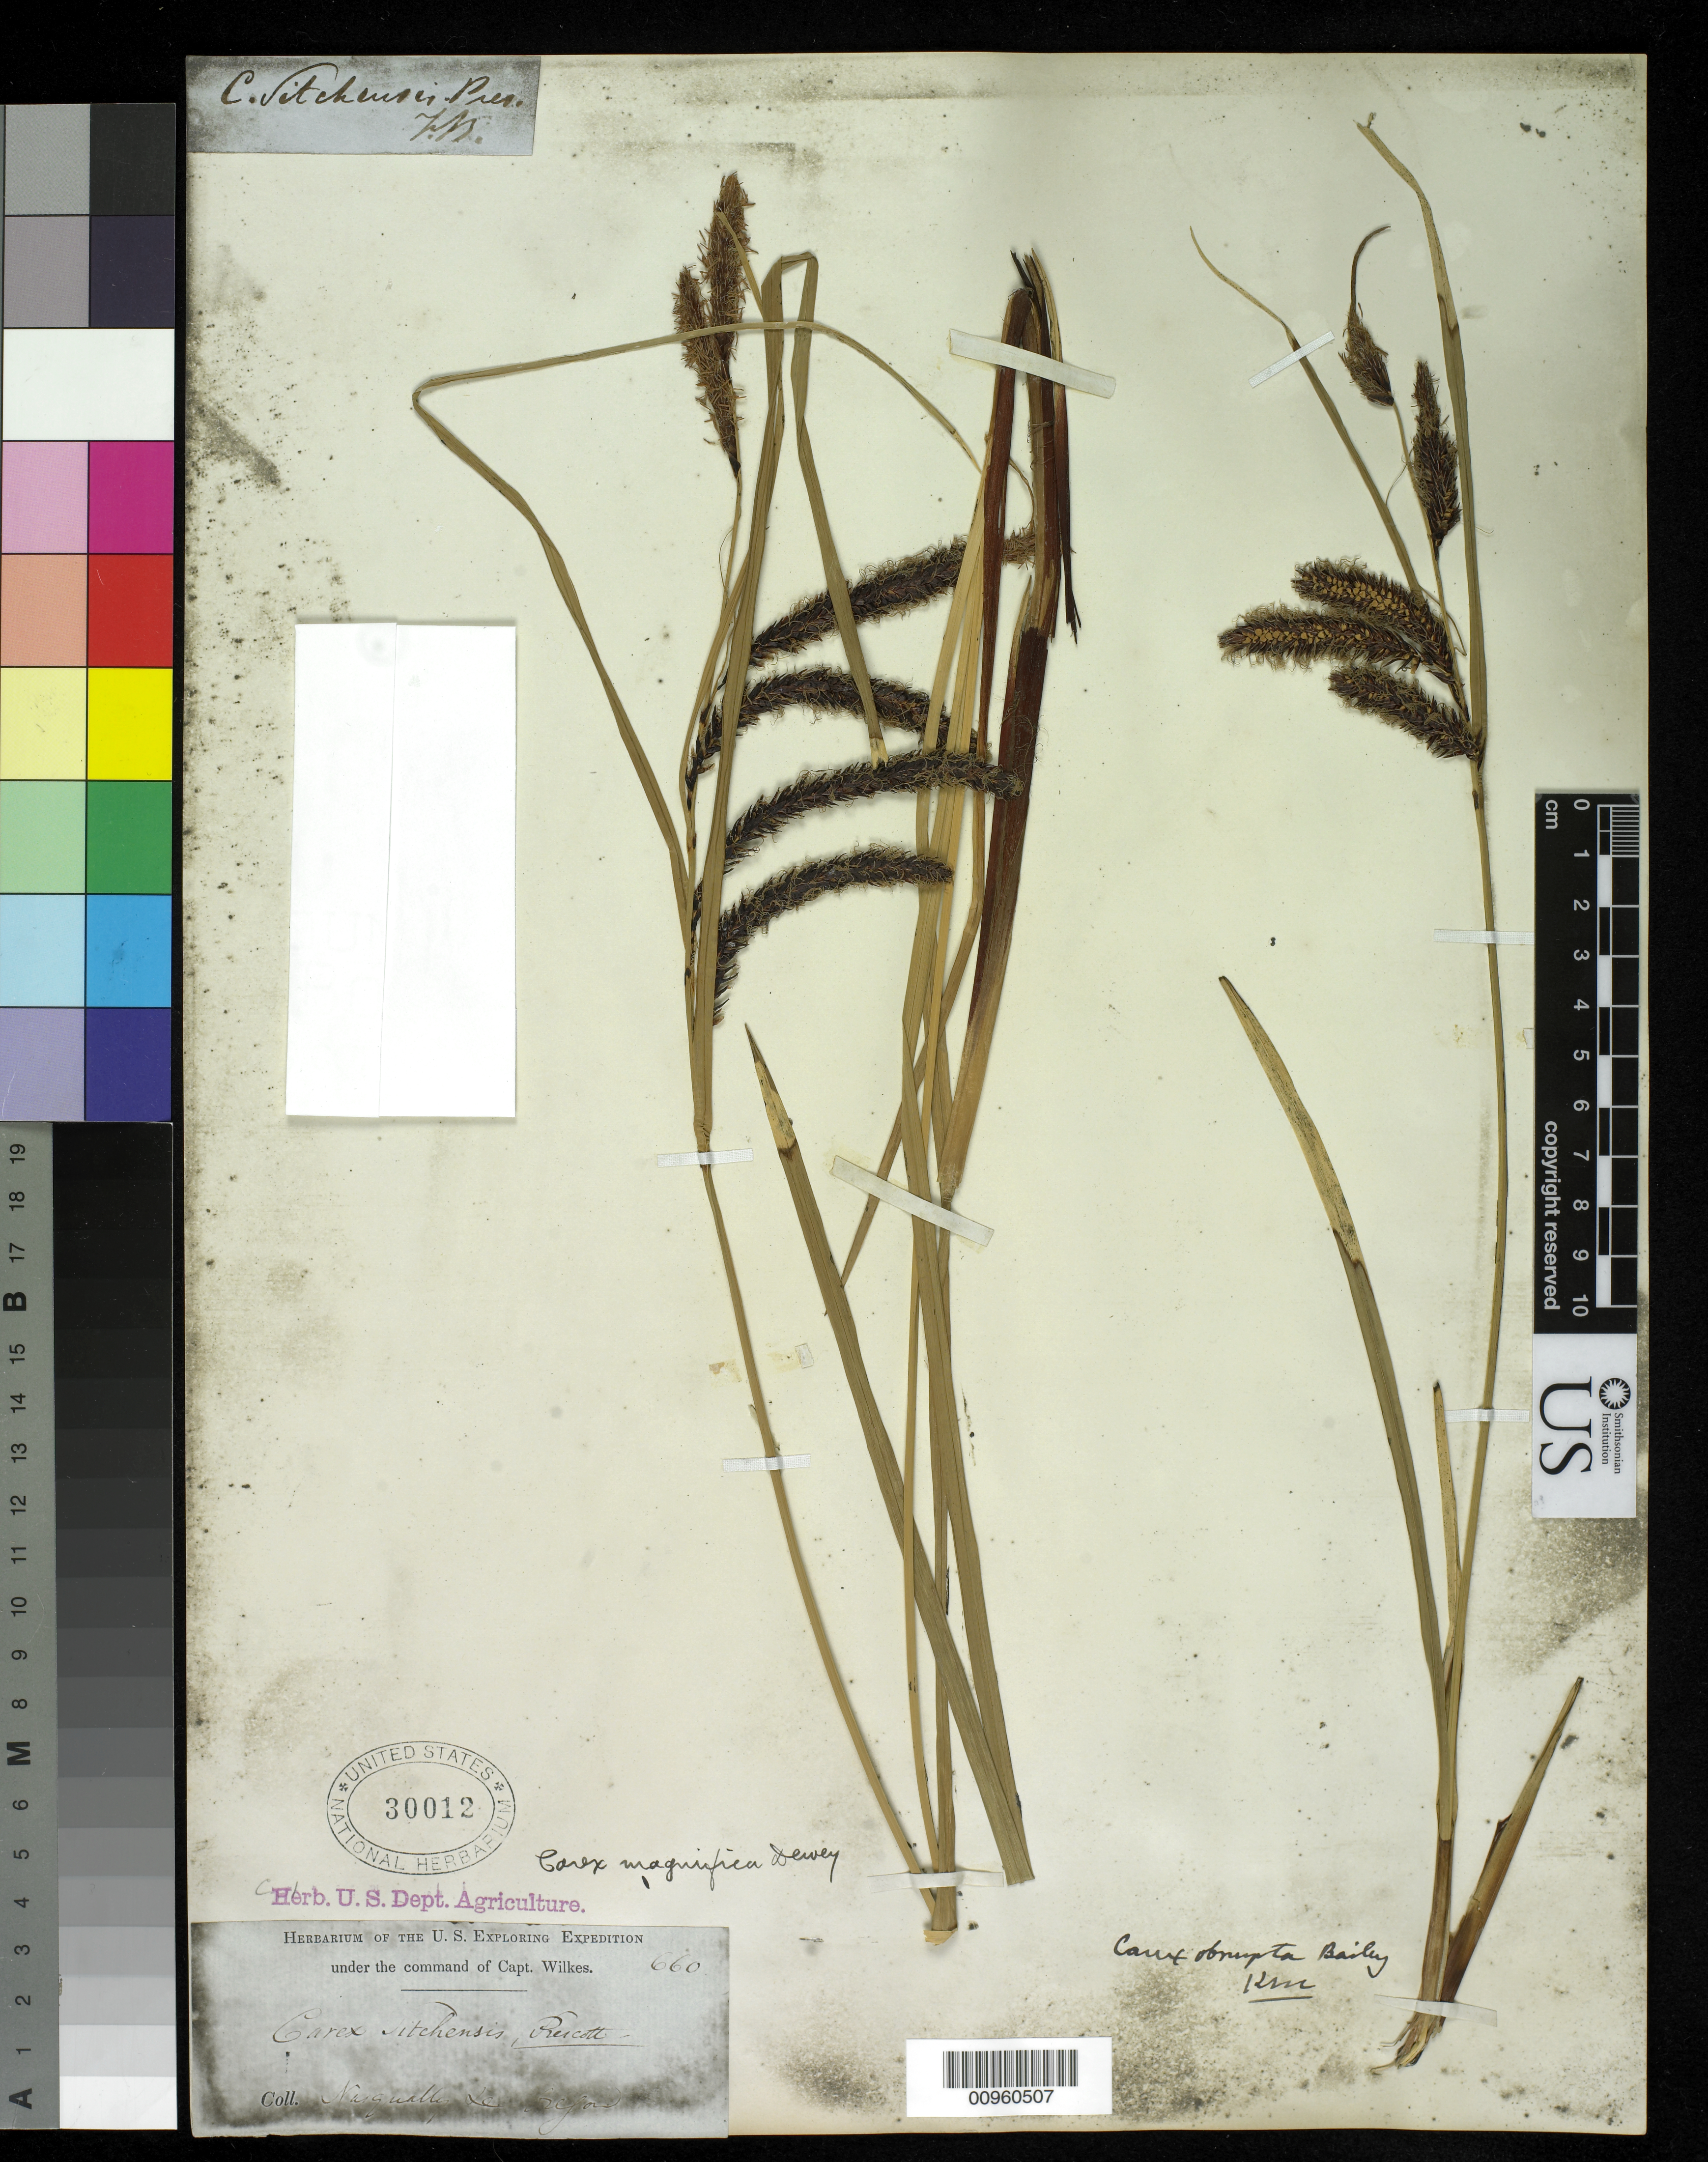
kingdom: Plantae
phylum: Tracheophyta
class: Liliopsida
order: Poales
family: Cyperaceae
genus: Carex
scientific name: Carex obnupta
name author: L.H. Bailey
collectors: Wilkes Explor. Exped.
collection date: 1838/1842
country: United States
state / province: Oregon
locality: Nasqually, Oregon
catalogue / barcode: US 30012